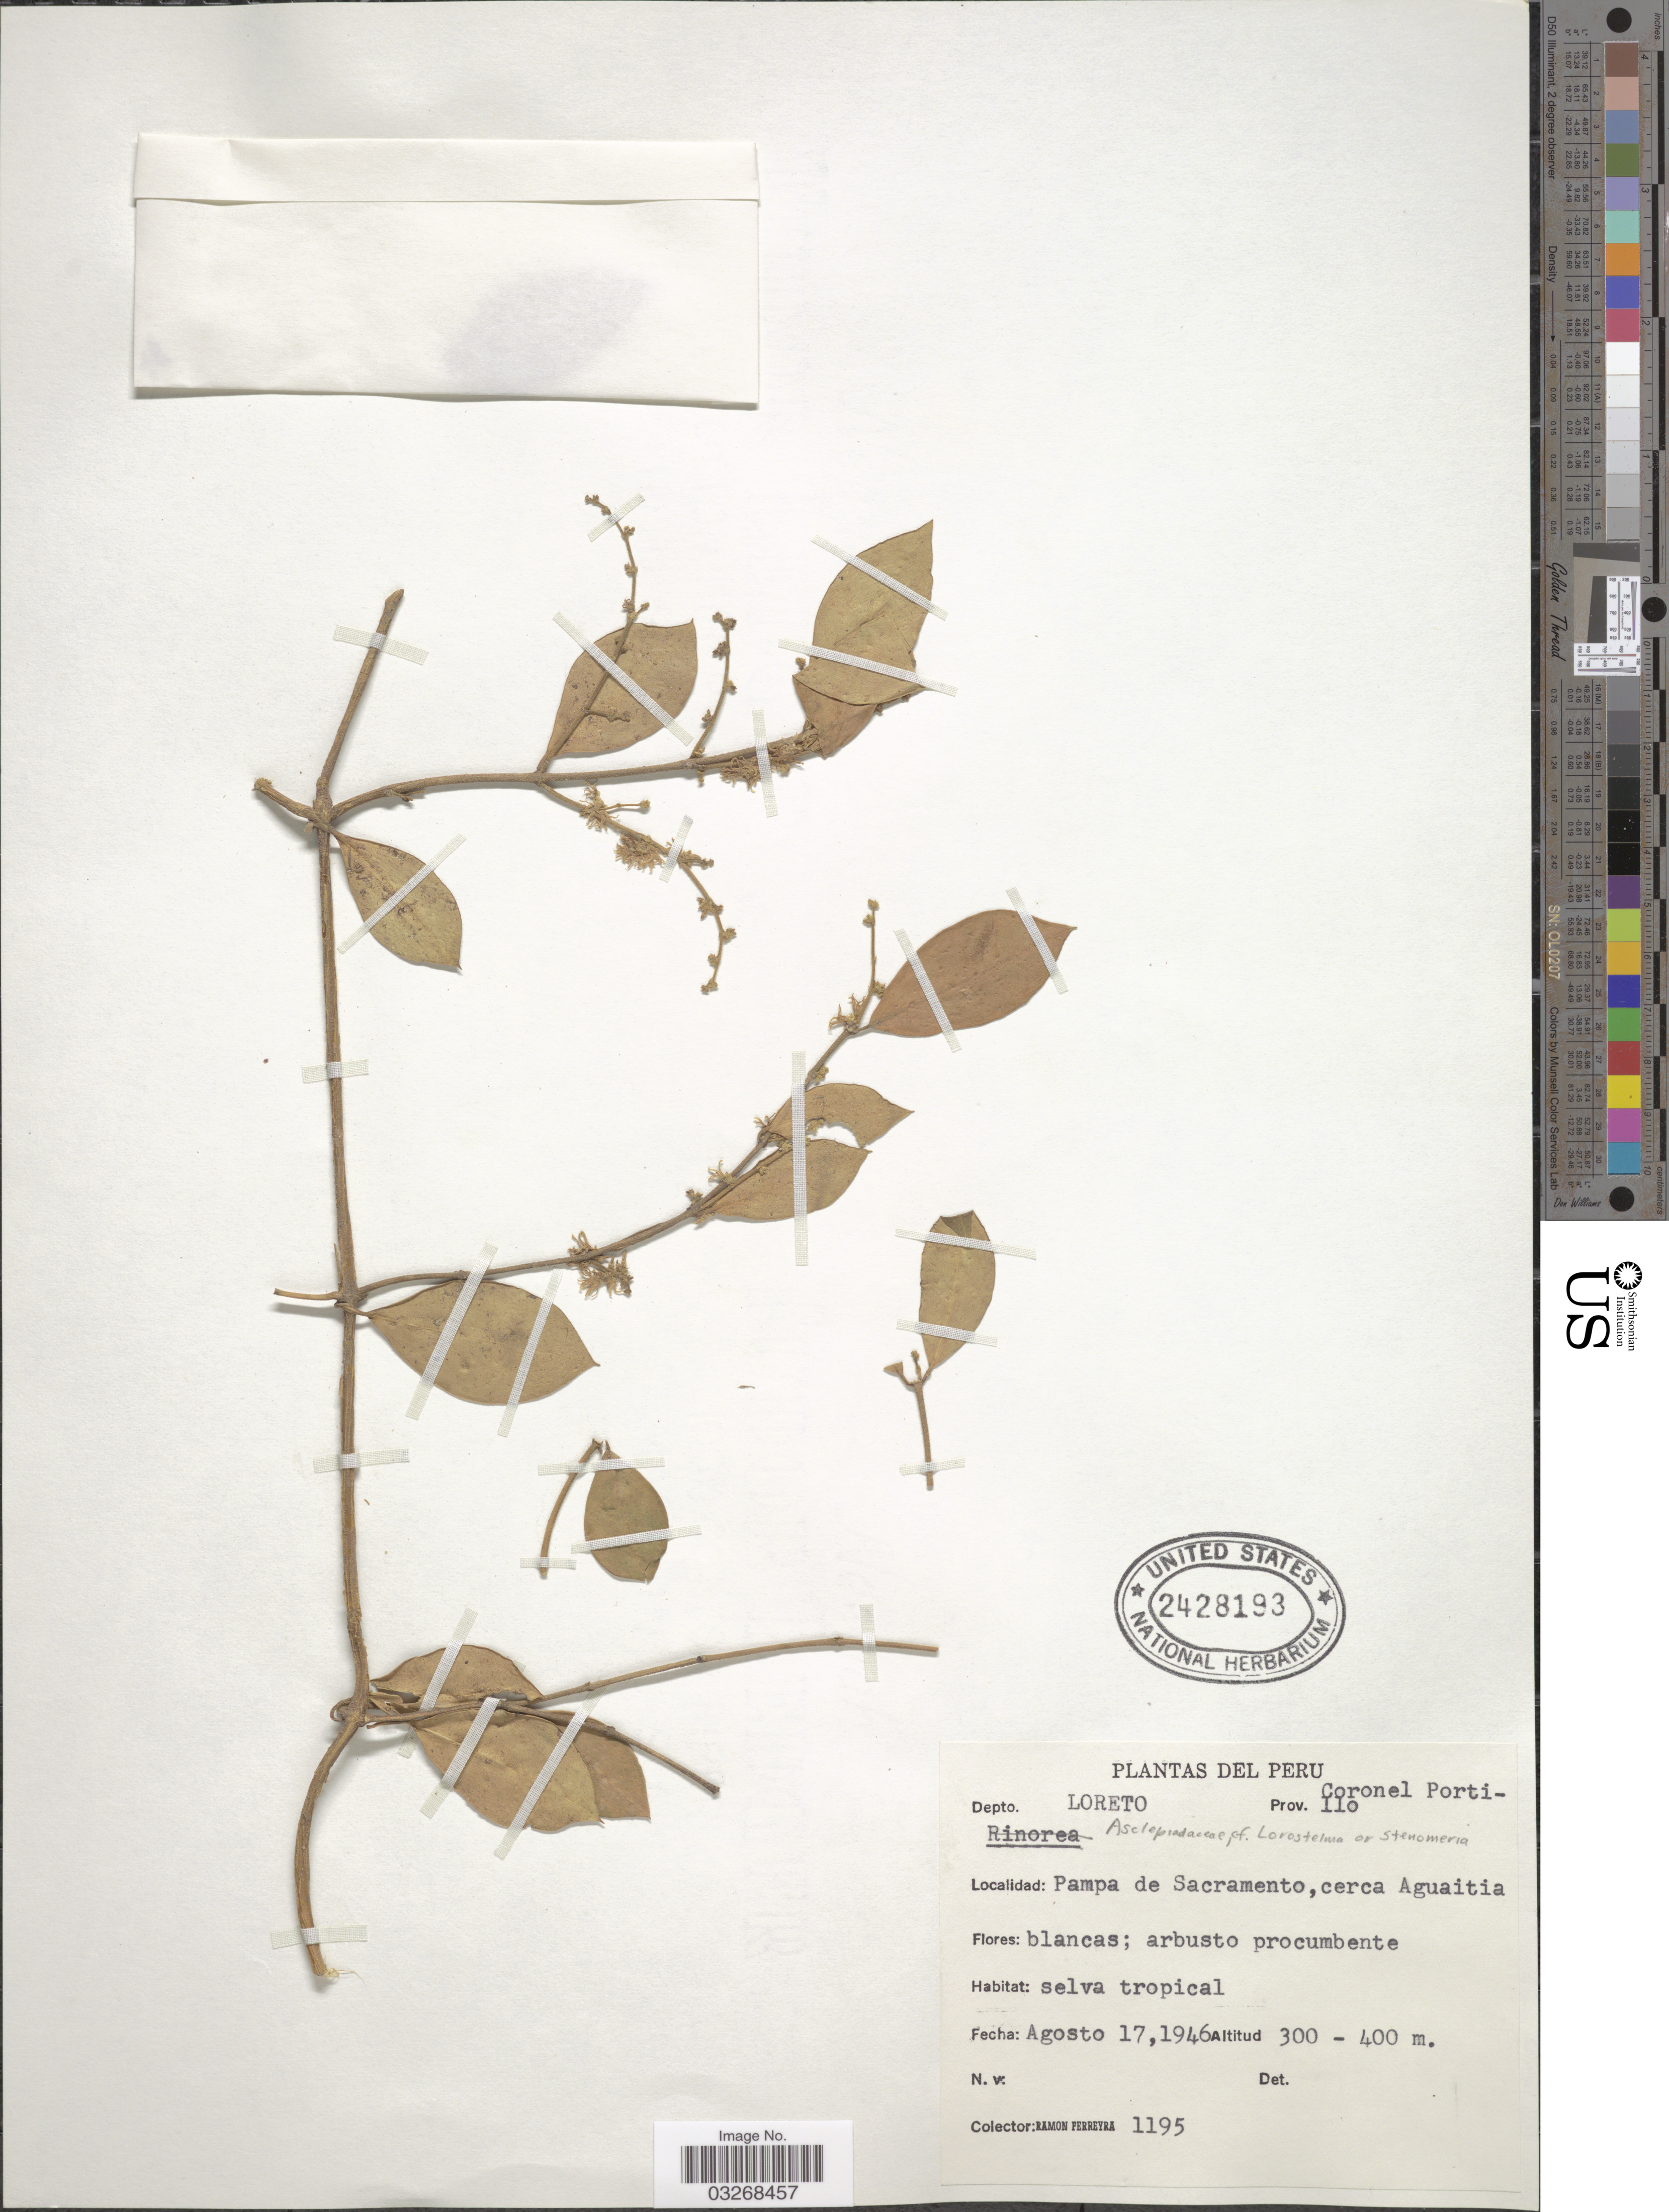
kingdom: Plantae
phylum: Tracheophyta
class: Magnoliopsida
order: Gentianales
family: Apocynaceae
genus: Lorostelma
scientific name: Lorostelma sp.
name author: E. Fourn.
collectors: R. A. Ferreyra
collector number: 1195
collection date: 1946-08-17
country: Peru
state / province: Loreto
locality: Depto. Loreto. Prov. Coronel Portillo. Pampa de Sacramento, cerca Aguaitia.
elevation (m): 300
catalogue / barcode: US 2428193